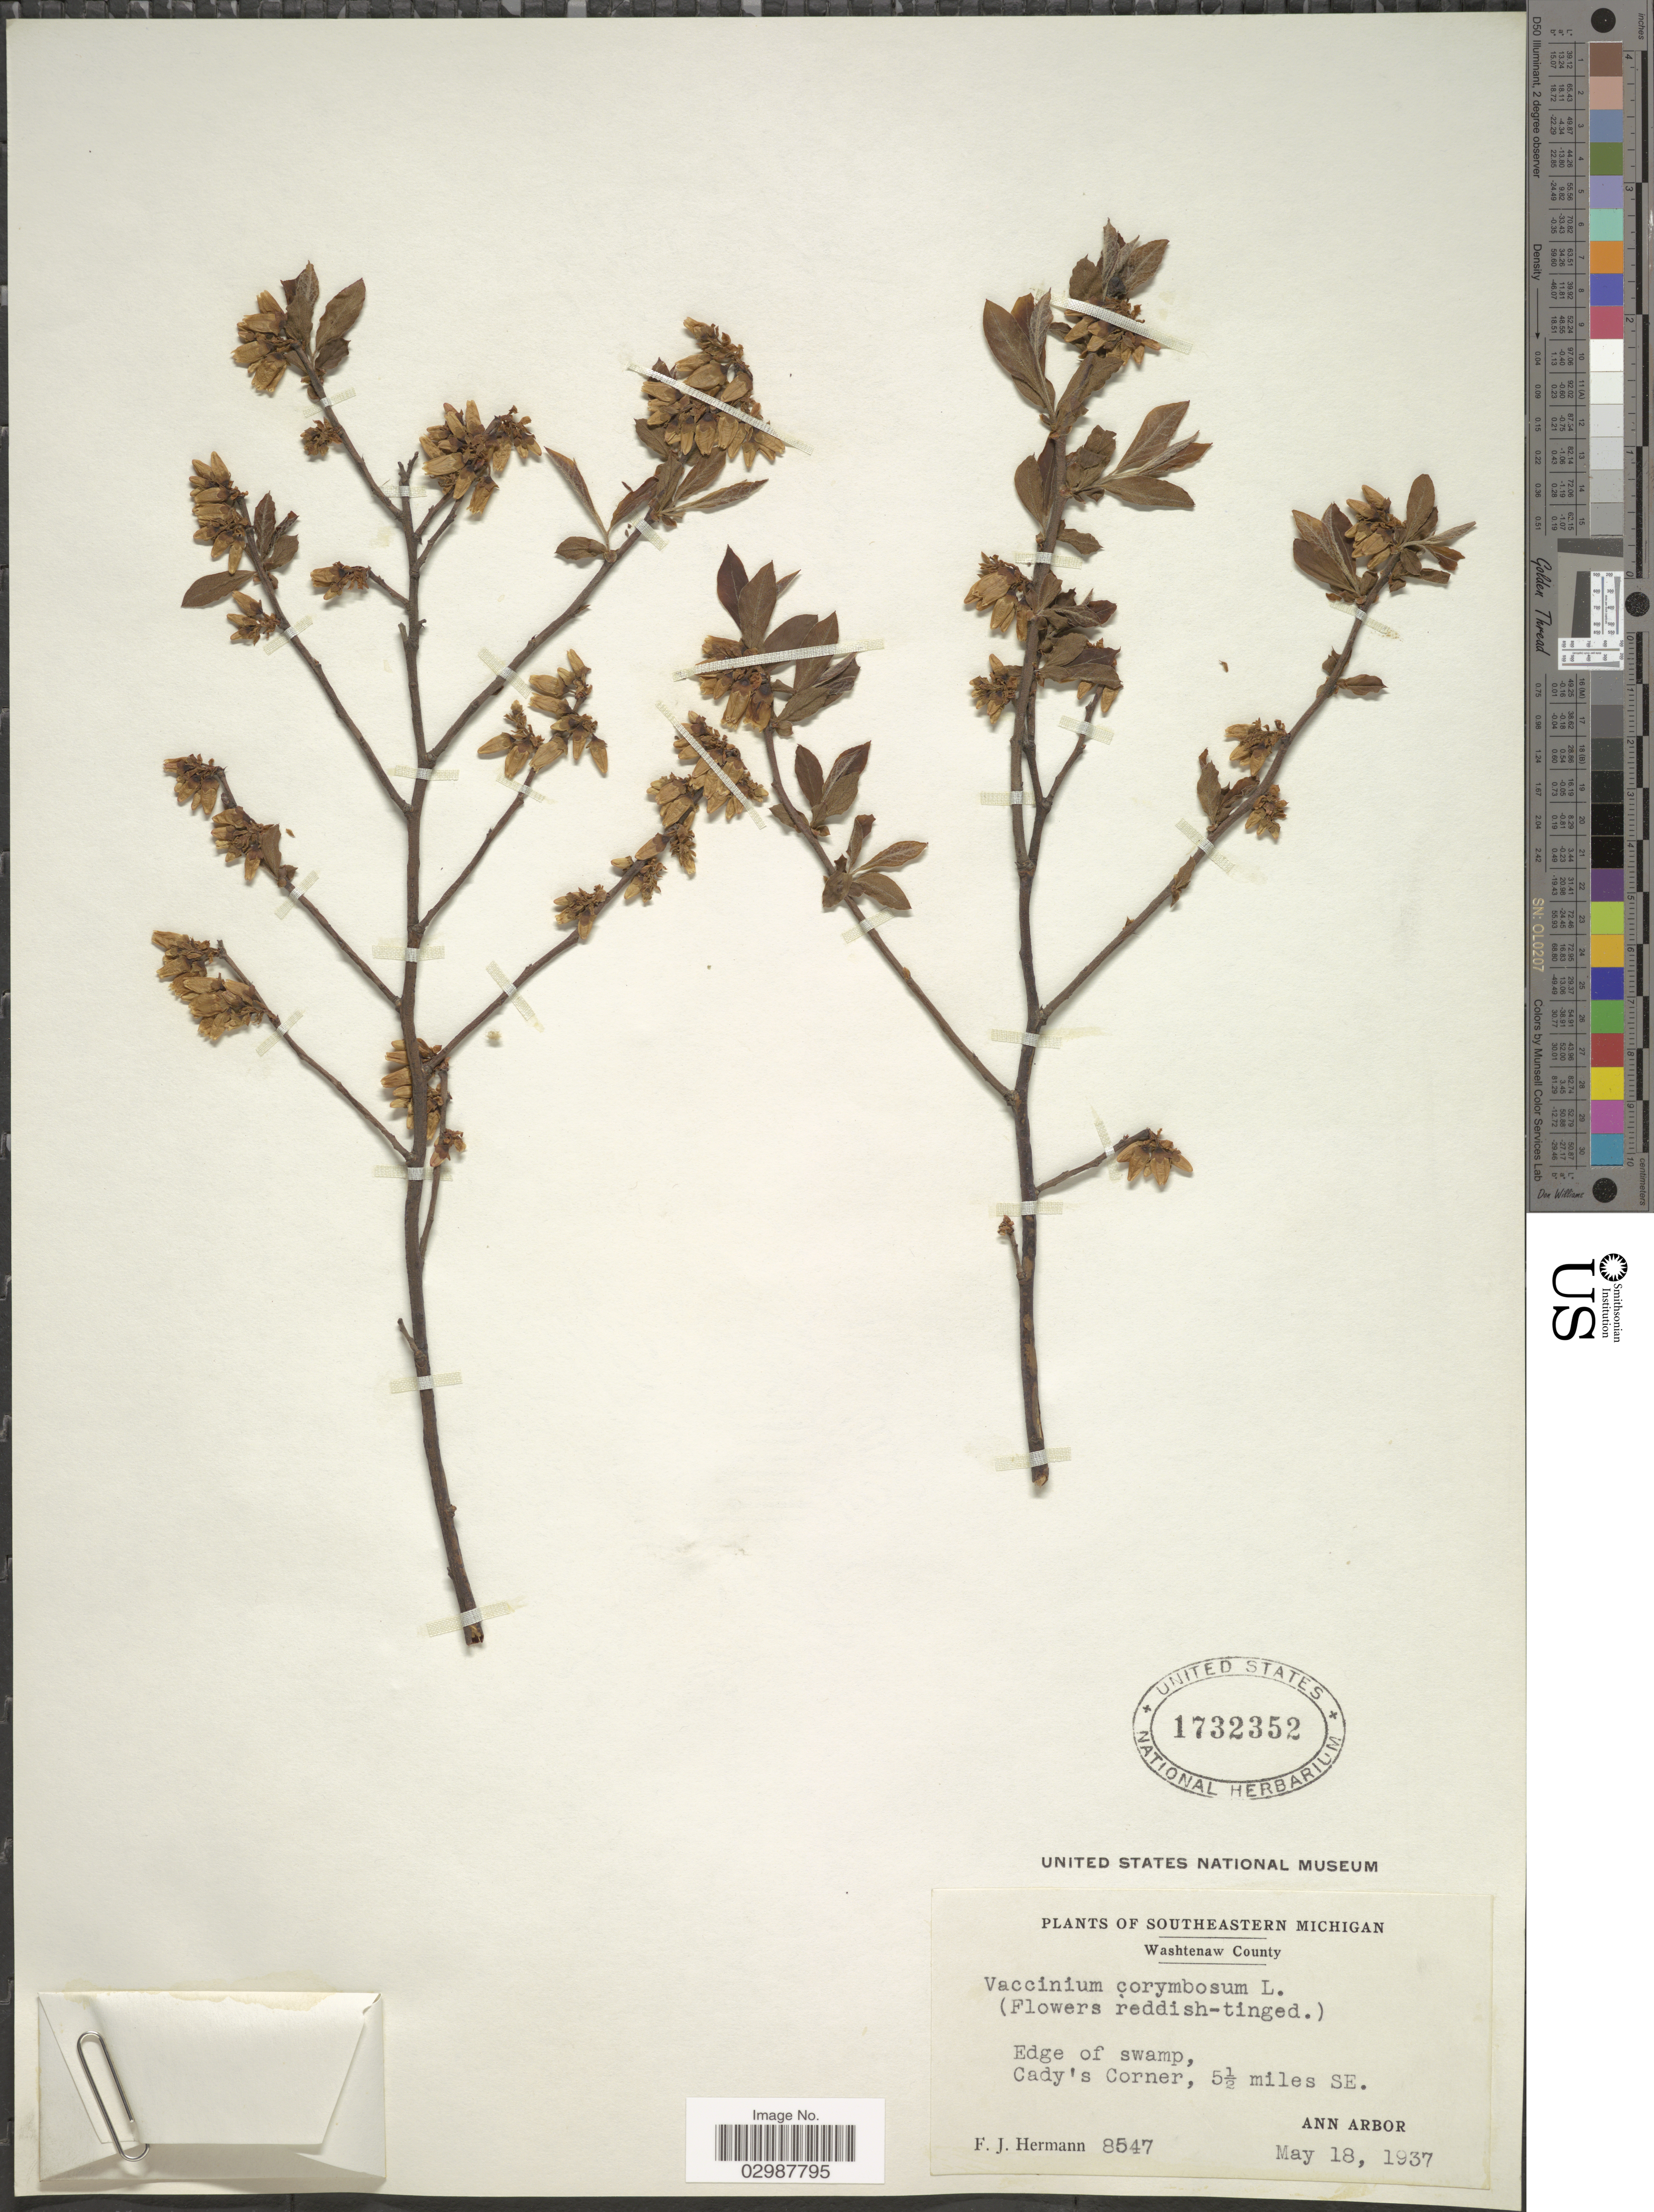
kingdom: Plantae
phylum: Tracheophyta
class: Magnoliopsida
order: Ericales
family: Ericaceae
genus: Vaccinium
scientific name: Vaccinium corymbosum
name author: L.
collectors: F. J. Hermann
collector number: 8547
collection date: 1937-05-18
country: United States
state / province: Michigan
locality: Southeastern Michigan. Washtenaw County. Cady's Corner, 5½ miles SE. Ann Arbor.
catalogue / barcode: US 1732352